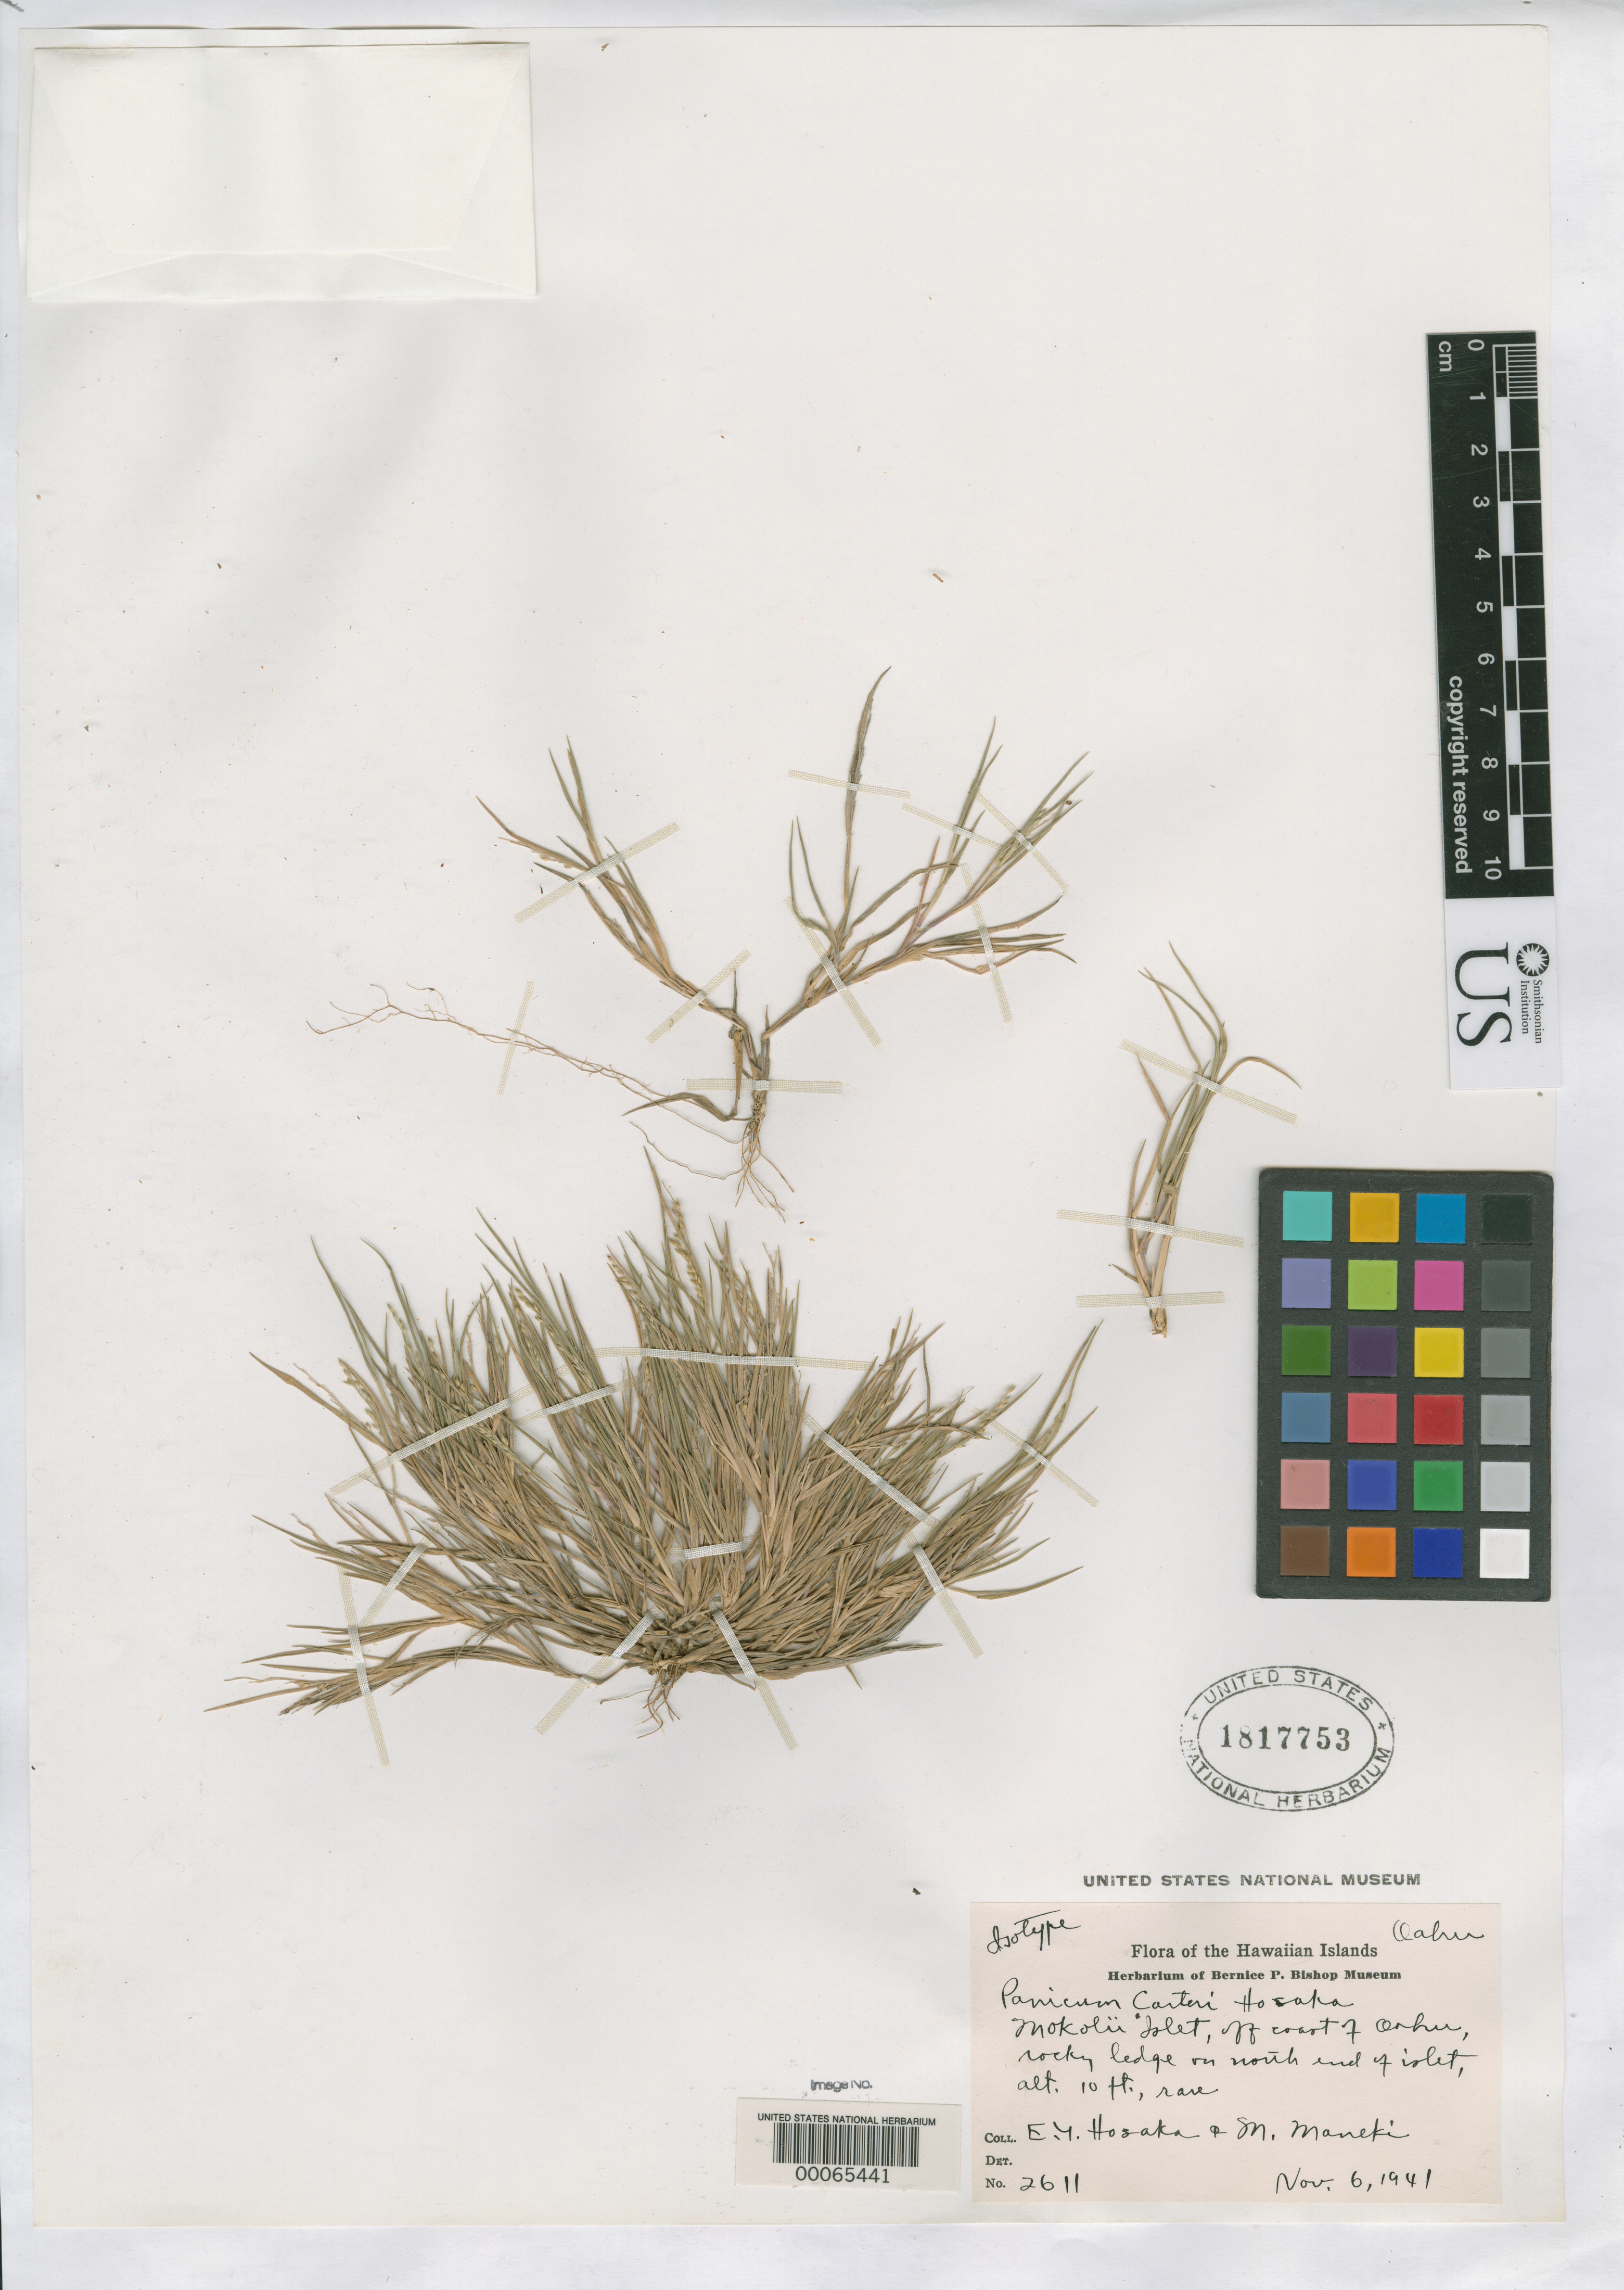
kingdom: Plantae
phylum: Tracheophyta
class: Liliopsida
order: Poales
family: Poaceae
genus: Panicum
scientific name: Panicum carteri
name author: Hosaka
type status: Isotype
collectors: E. Y. Hosaka & M. Maneki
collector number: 2611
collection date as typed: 06 Nov 1941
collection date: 1941-11-06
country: United States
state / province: Hawaii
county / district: Honolulu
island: Mokoli'i [Chinamans Hat] Islet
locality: Mokli'i Islet off coast of Oahu, (Kaneohe Bay).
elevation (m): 3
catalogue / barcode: US 1817753